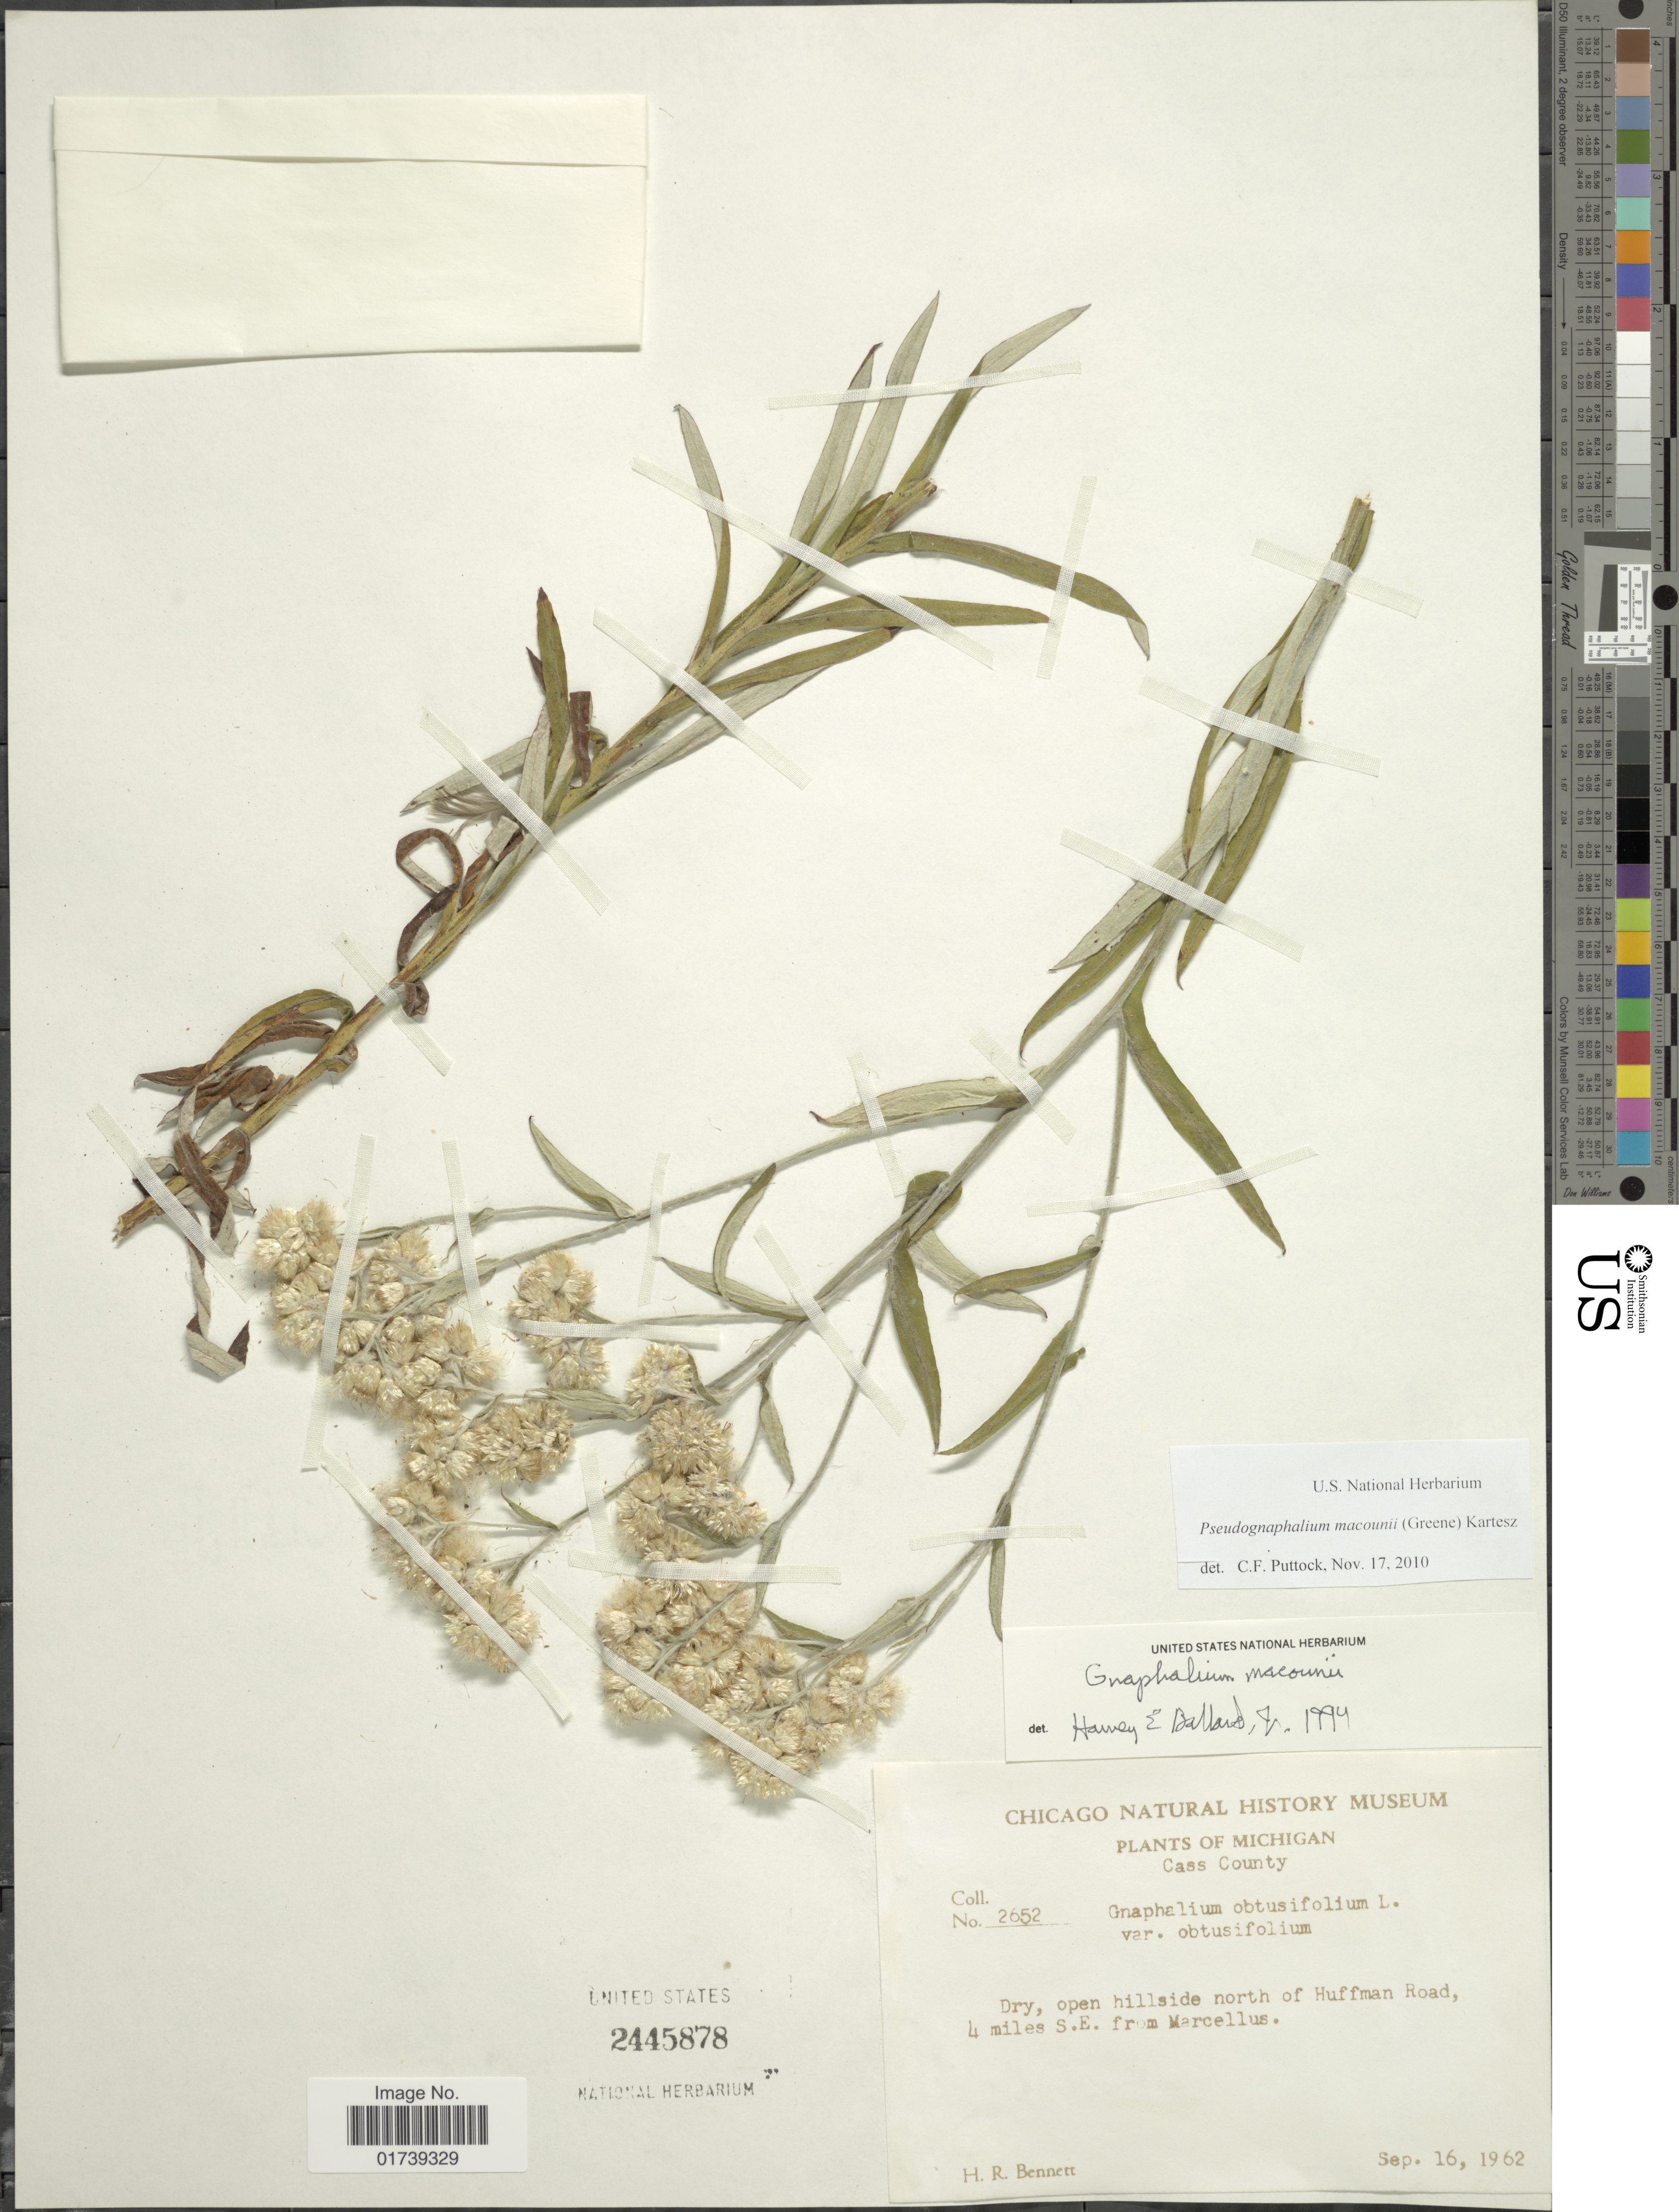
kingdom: Plantae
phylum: Tracheophyta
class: Magnoliopsida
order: Asterales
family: Asteraceae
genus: Pseudognaphalium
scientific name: Pseudognaphalium macounii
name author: (Greene) Kartesz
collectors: H. R. Bennett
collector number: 2652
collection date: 1962-09-16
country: United States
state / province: Michigan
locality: Cass County, north of Huffman Road, 4 miles S. E. from Marcellus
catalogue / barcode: US 2445878